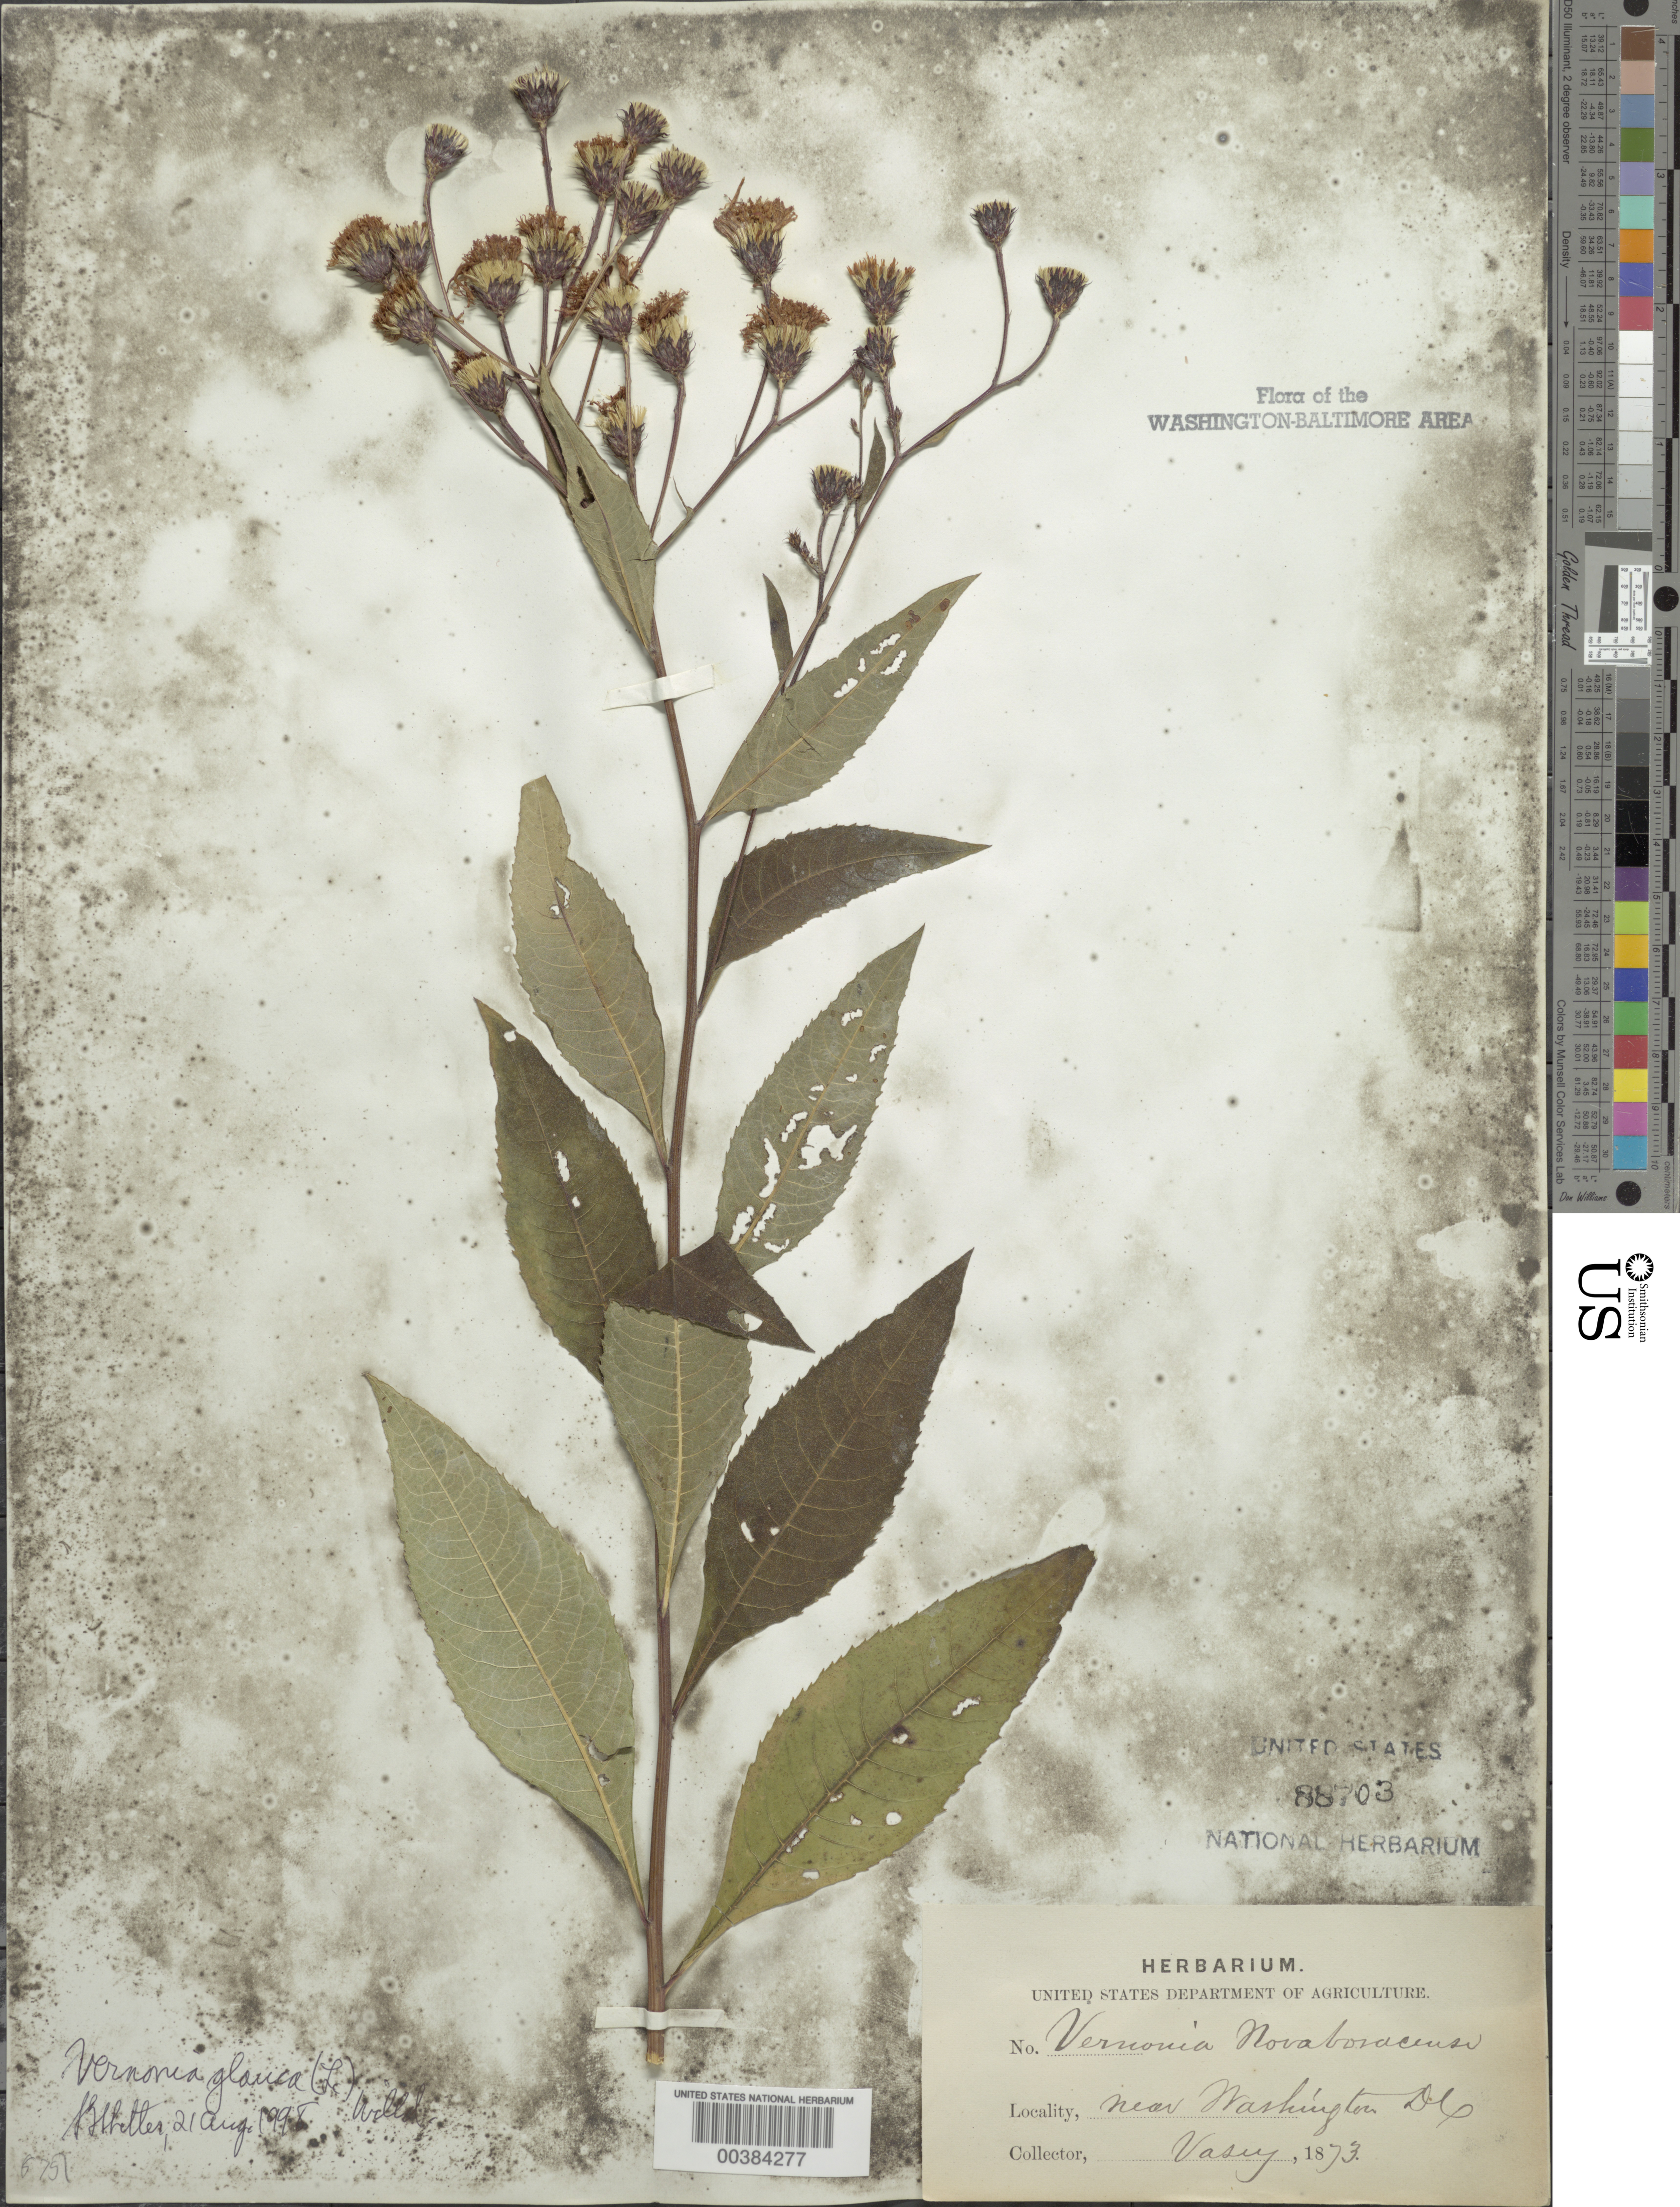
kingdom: Plantae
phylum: Tracheophyta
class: Magnoliopsida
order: Asterales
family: Asteraceae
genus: Vernonia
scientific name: Vernonia glauca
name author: (L.) Willd.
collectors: G. Vasey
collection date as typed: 1873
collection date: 1873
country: United States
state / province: District of Columbia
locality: Washington DC Area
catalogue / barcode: US 88703